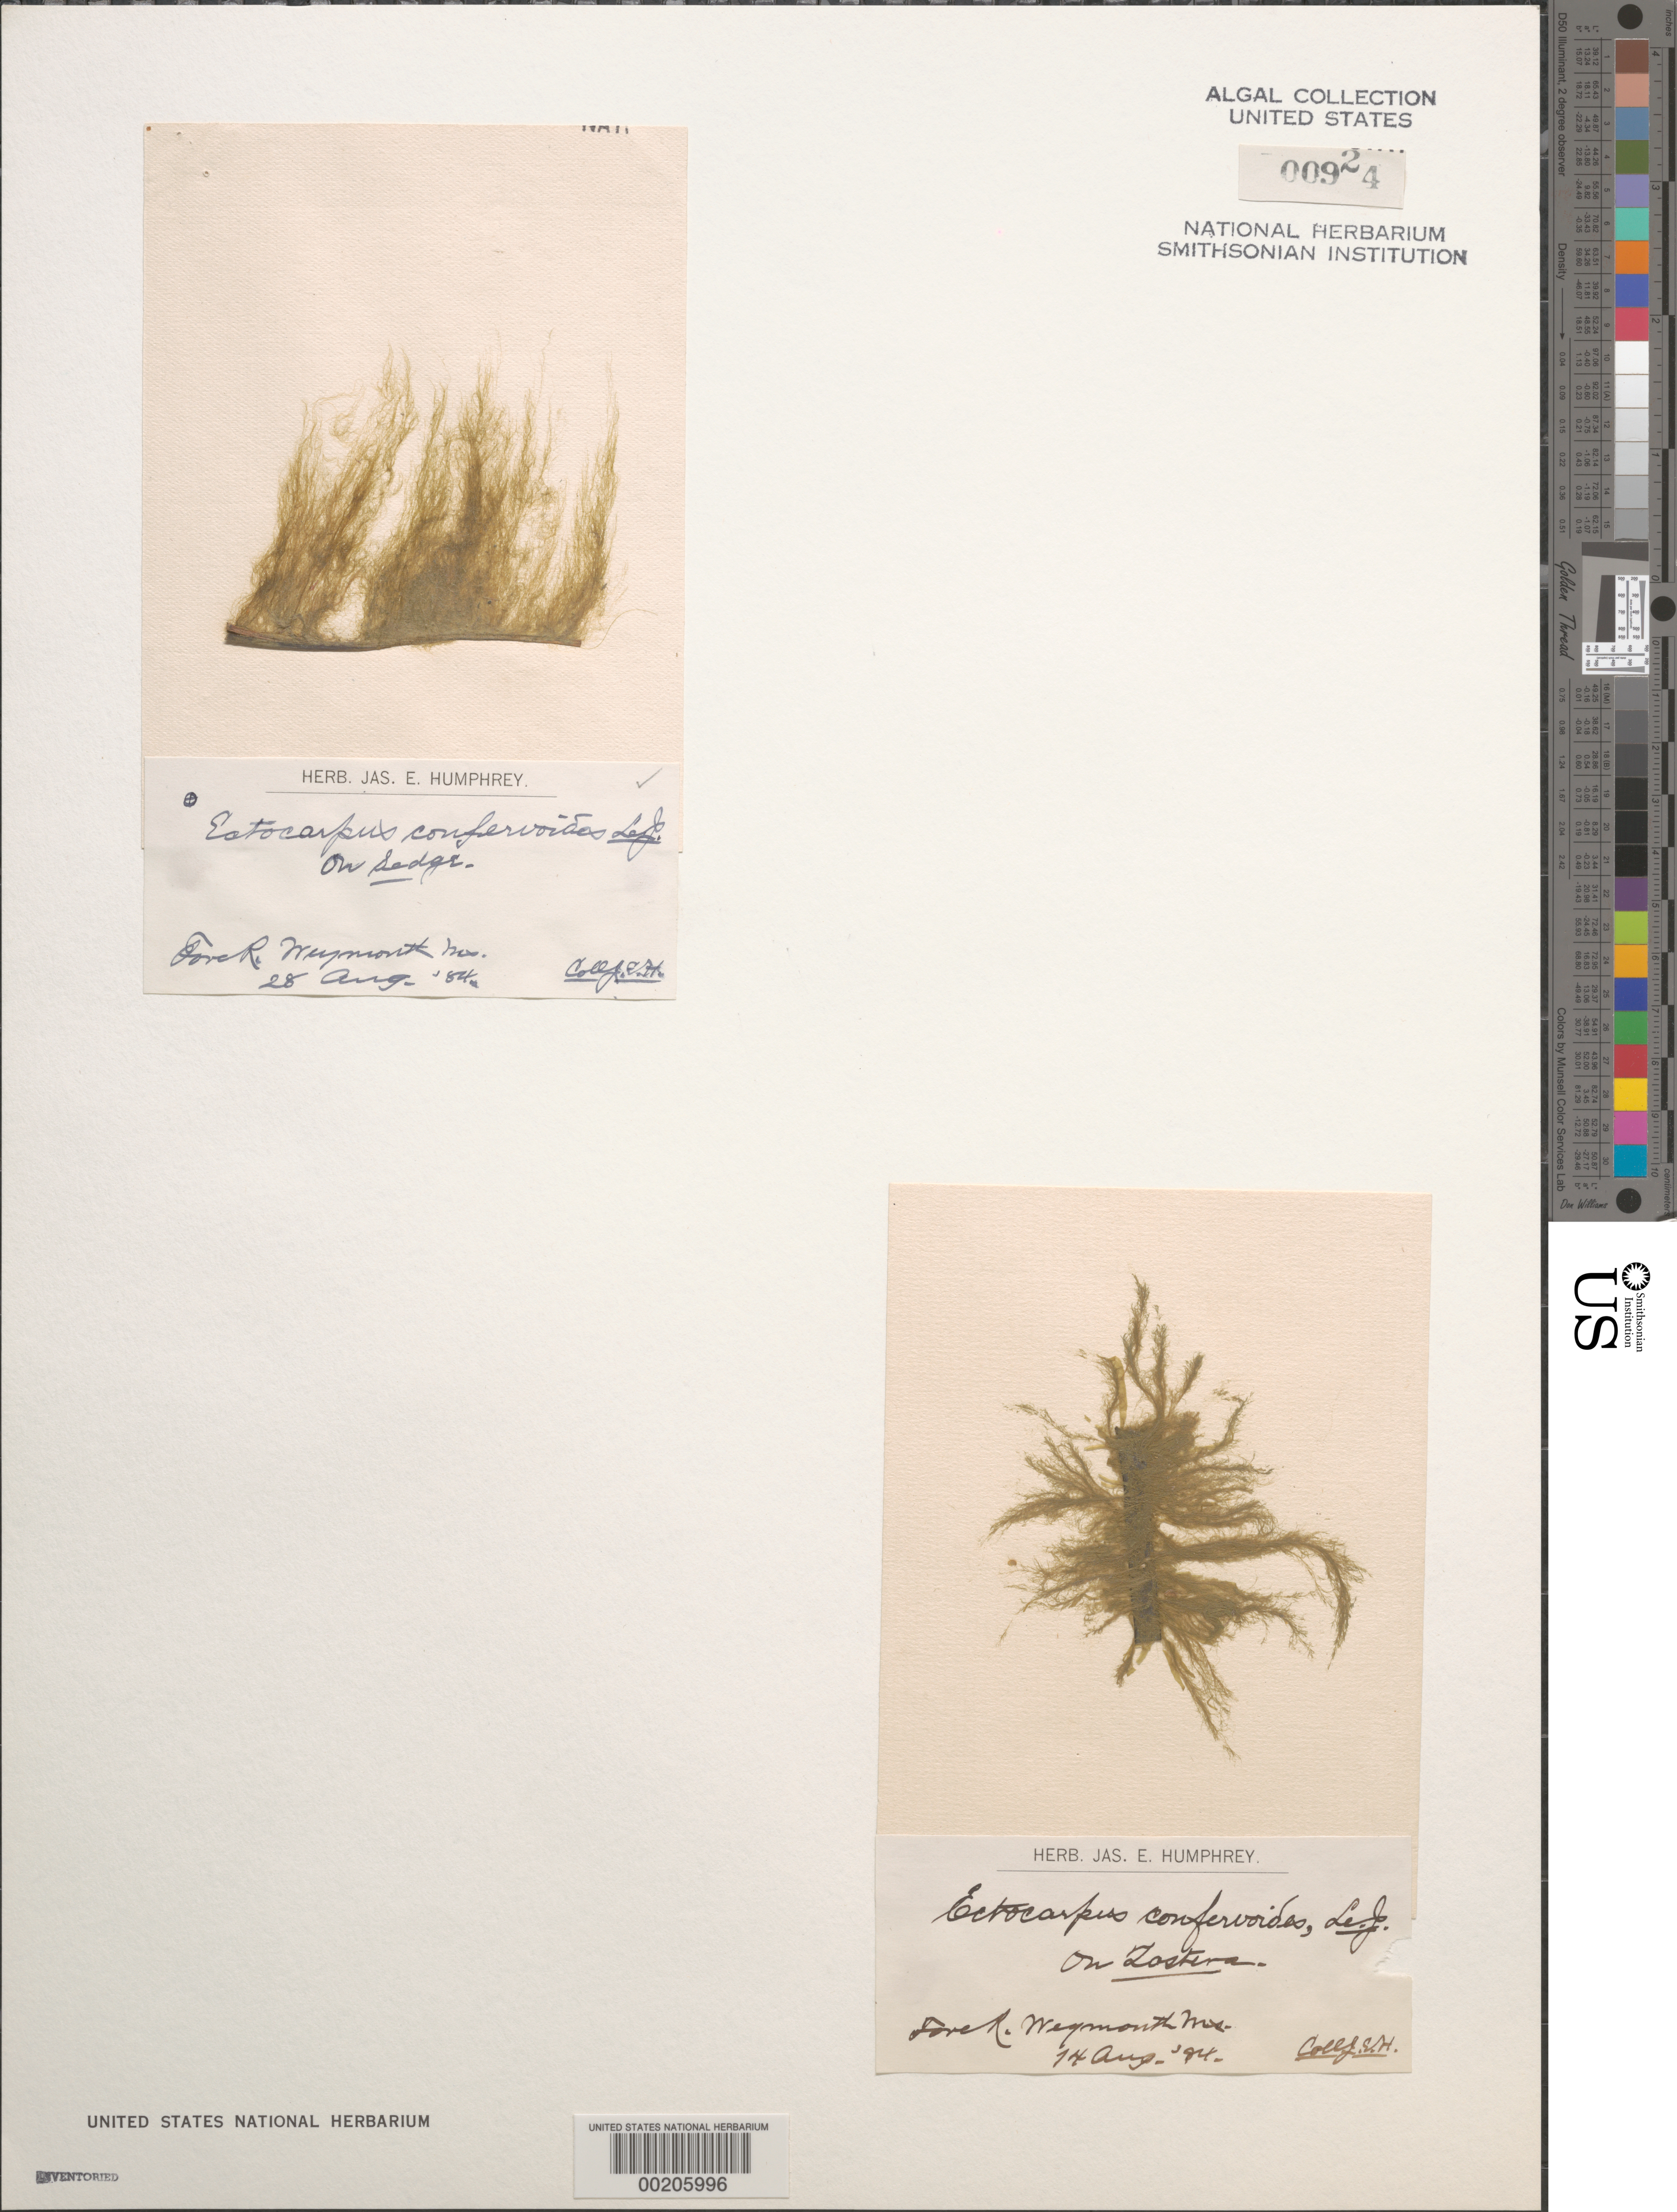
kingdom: Chromista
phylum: Ochrophyta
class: Phaeophyceae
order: Ectocarpales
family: Ectocarpaceae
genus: Ectocarpus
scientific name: Ectocarpus siliculosus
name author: (Dillwyn) Lyngbye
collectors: J. Humphrey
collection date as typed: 14 Aug 1884 AND 28 Aug 1884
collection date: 1884-08-14,1884-08-28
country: United States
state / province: Massachusetts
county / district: Norfolk County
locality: Fore River, Weymouth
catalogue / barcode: US 924